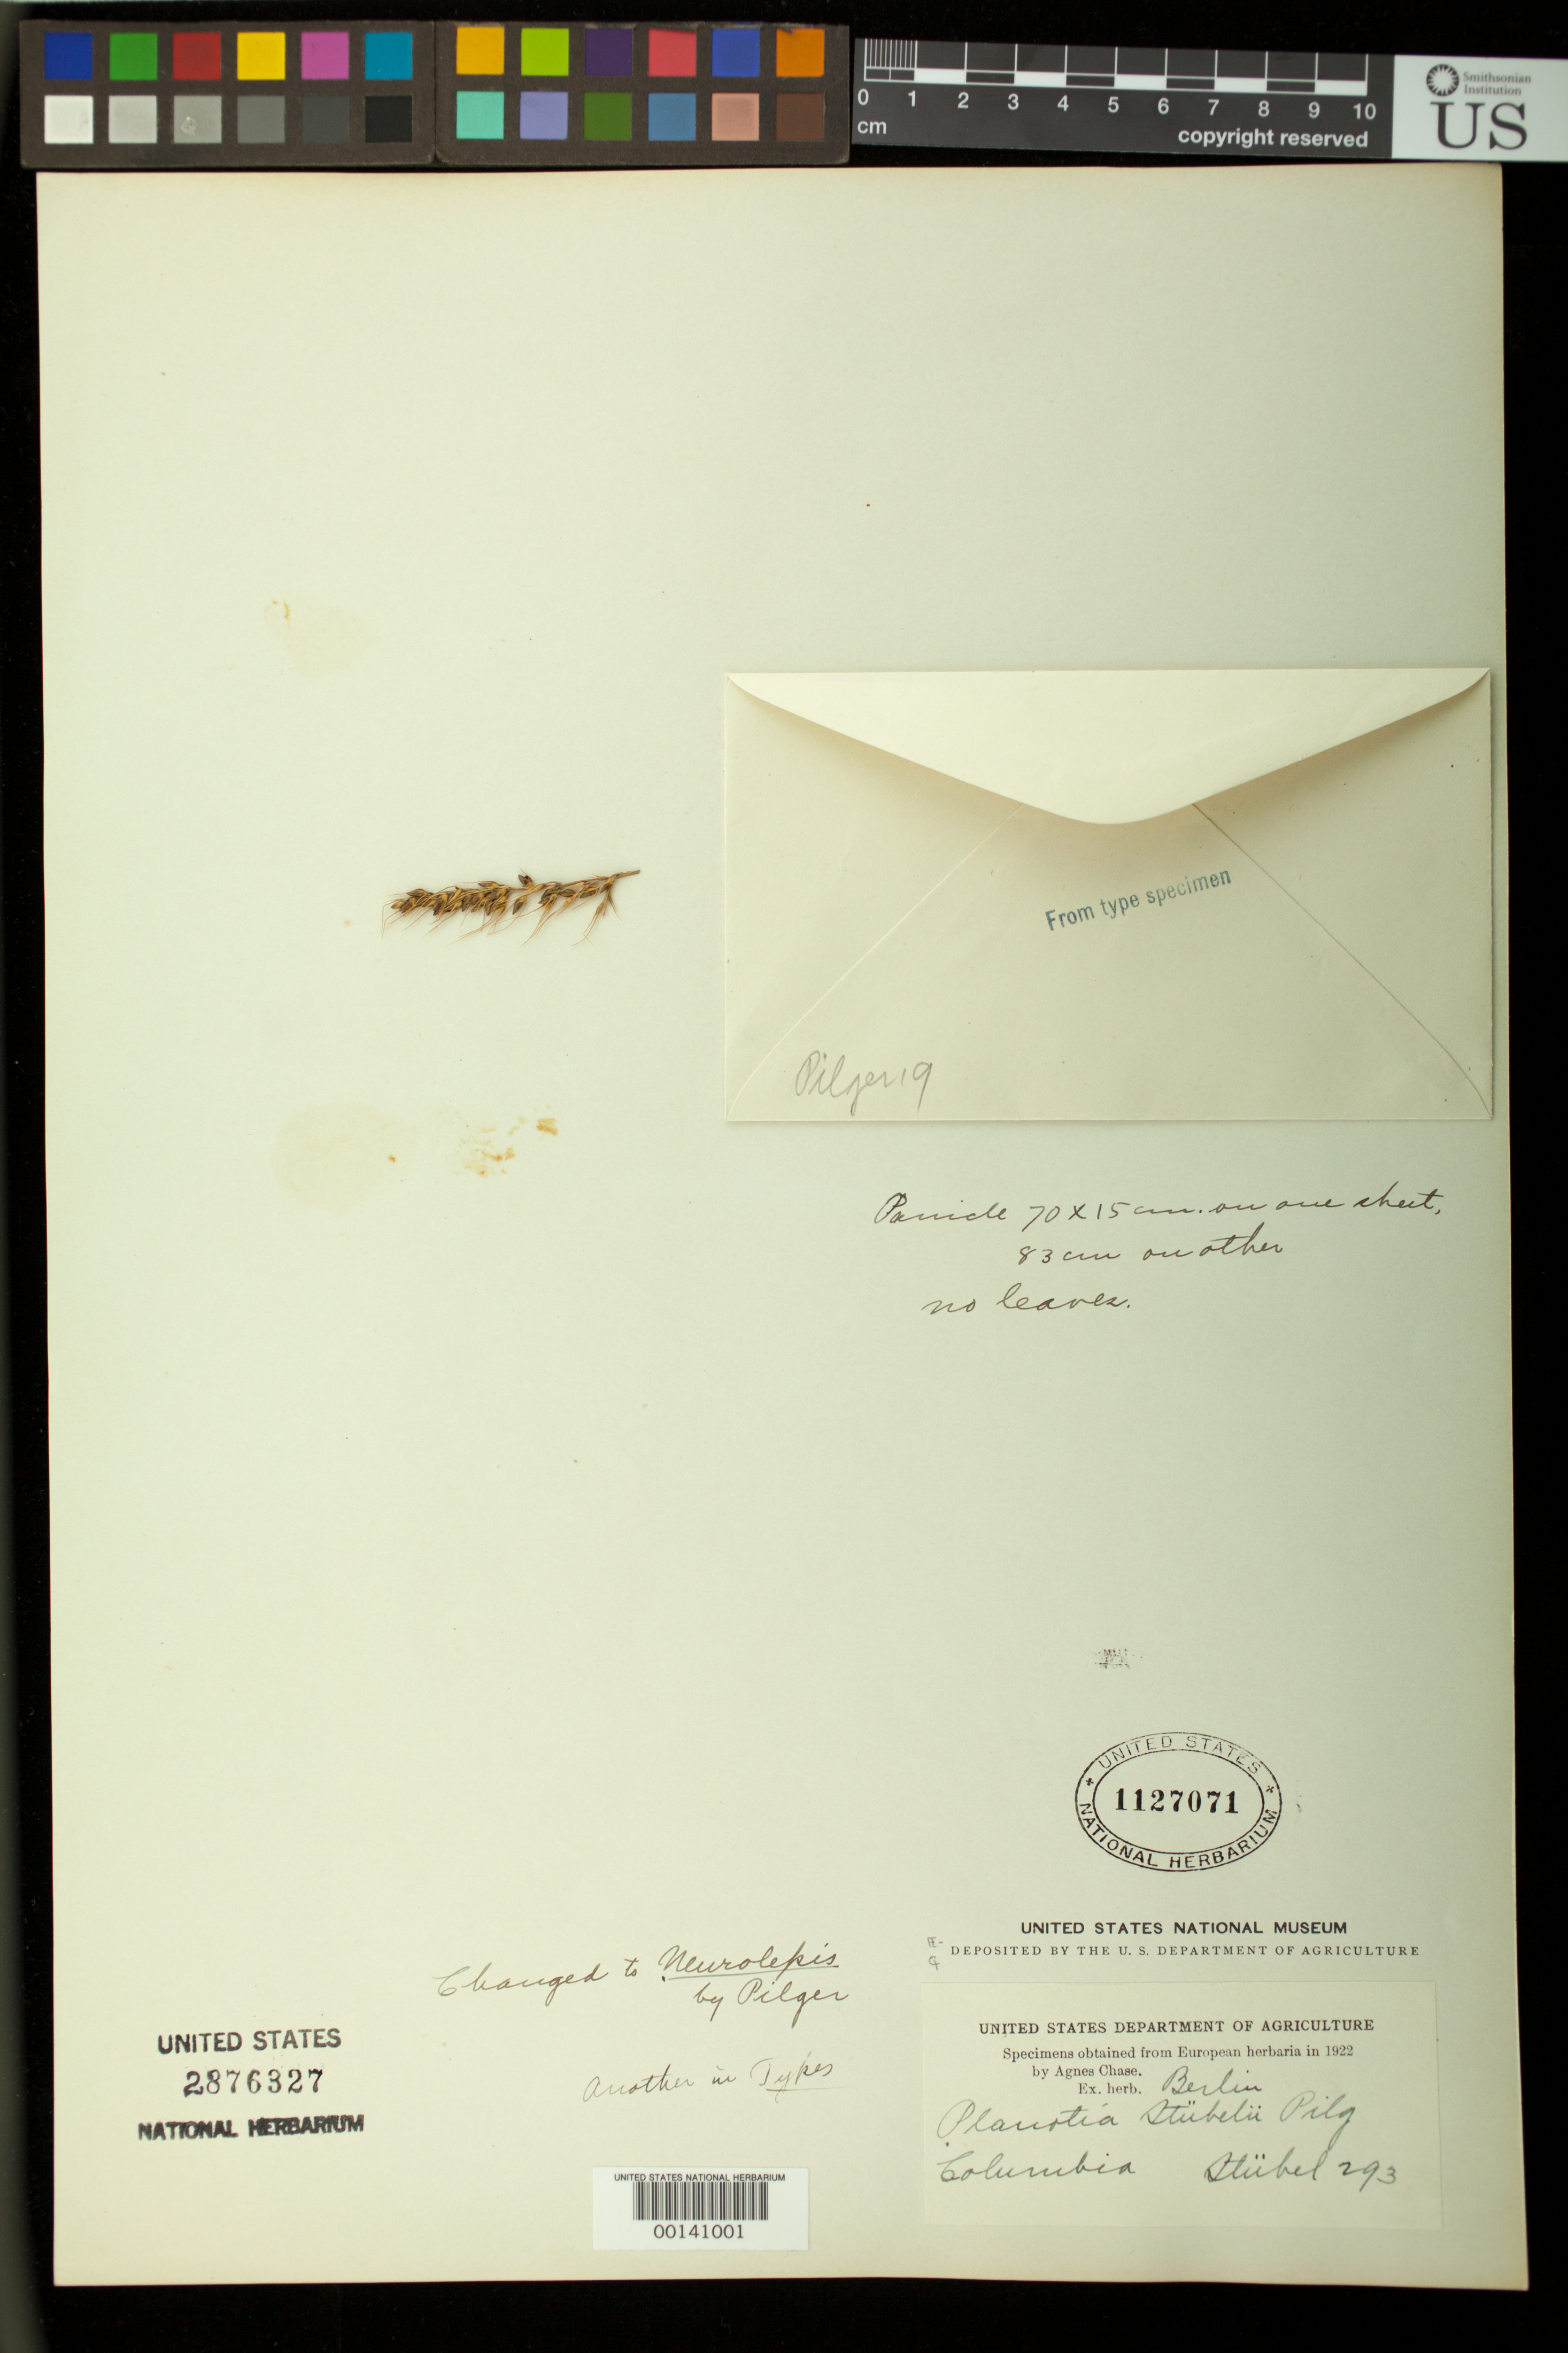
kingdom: Plantae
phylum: Tracheophyta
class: Liliopsida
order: Poales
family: Poaceae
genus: Planotia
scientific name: Planotia stuebelii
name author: Pilg.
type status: Type Collection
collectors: A. Stübel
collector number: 293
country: Colombia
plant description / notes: Fragmentary material of type specimen ex herb. Berlin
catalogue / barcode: US 1127071